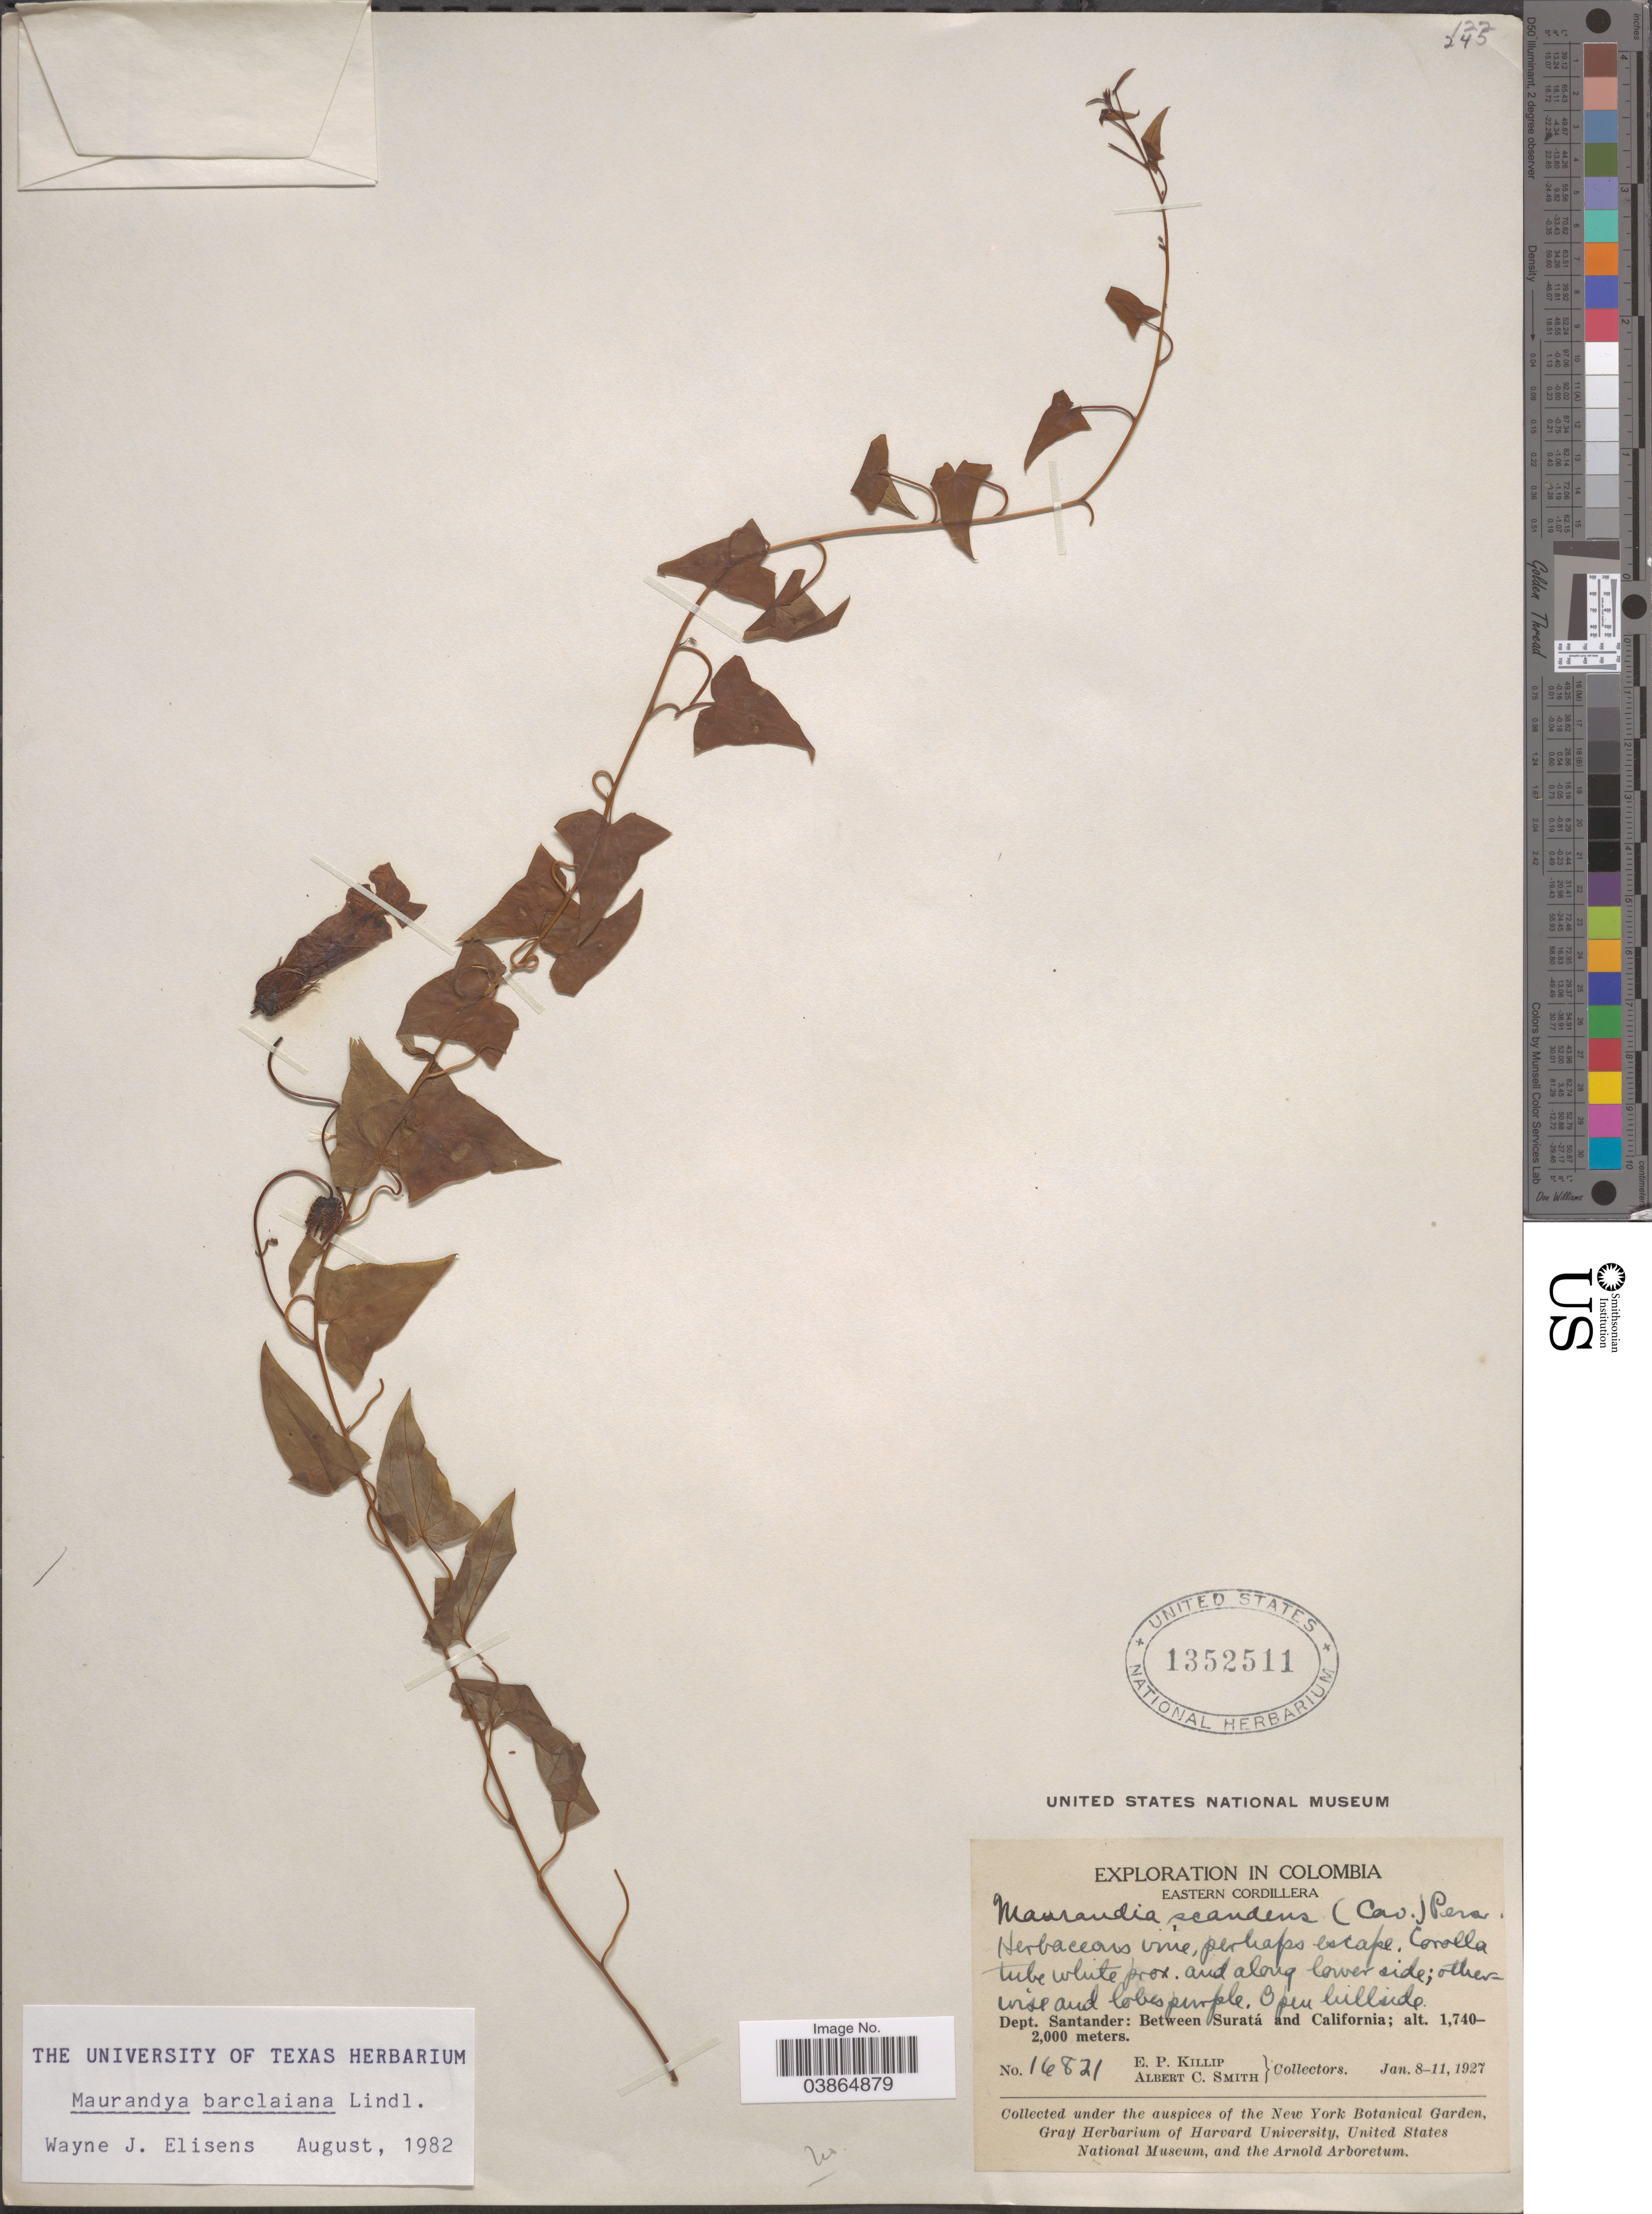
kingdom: Plantae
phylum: Tracheophyta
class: Magnoliopsida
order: Lamiales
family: Plantaginaceae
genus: Maurandya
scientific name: Maurandya barclayana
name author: Lindl.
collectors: E. P. Killip & A. C. Smith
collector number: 16821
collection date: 1927-01-08/1927-01-11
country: Colombia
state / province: Santander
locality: Eastern Cordillera. Dept. Santander: Between Suratá and California.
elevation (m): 1740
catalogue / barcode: US 1352511